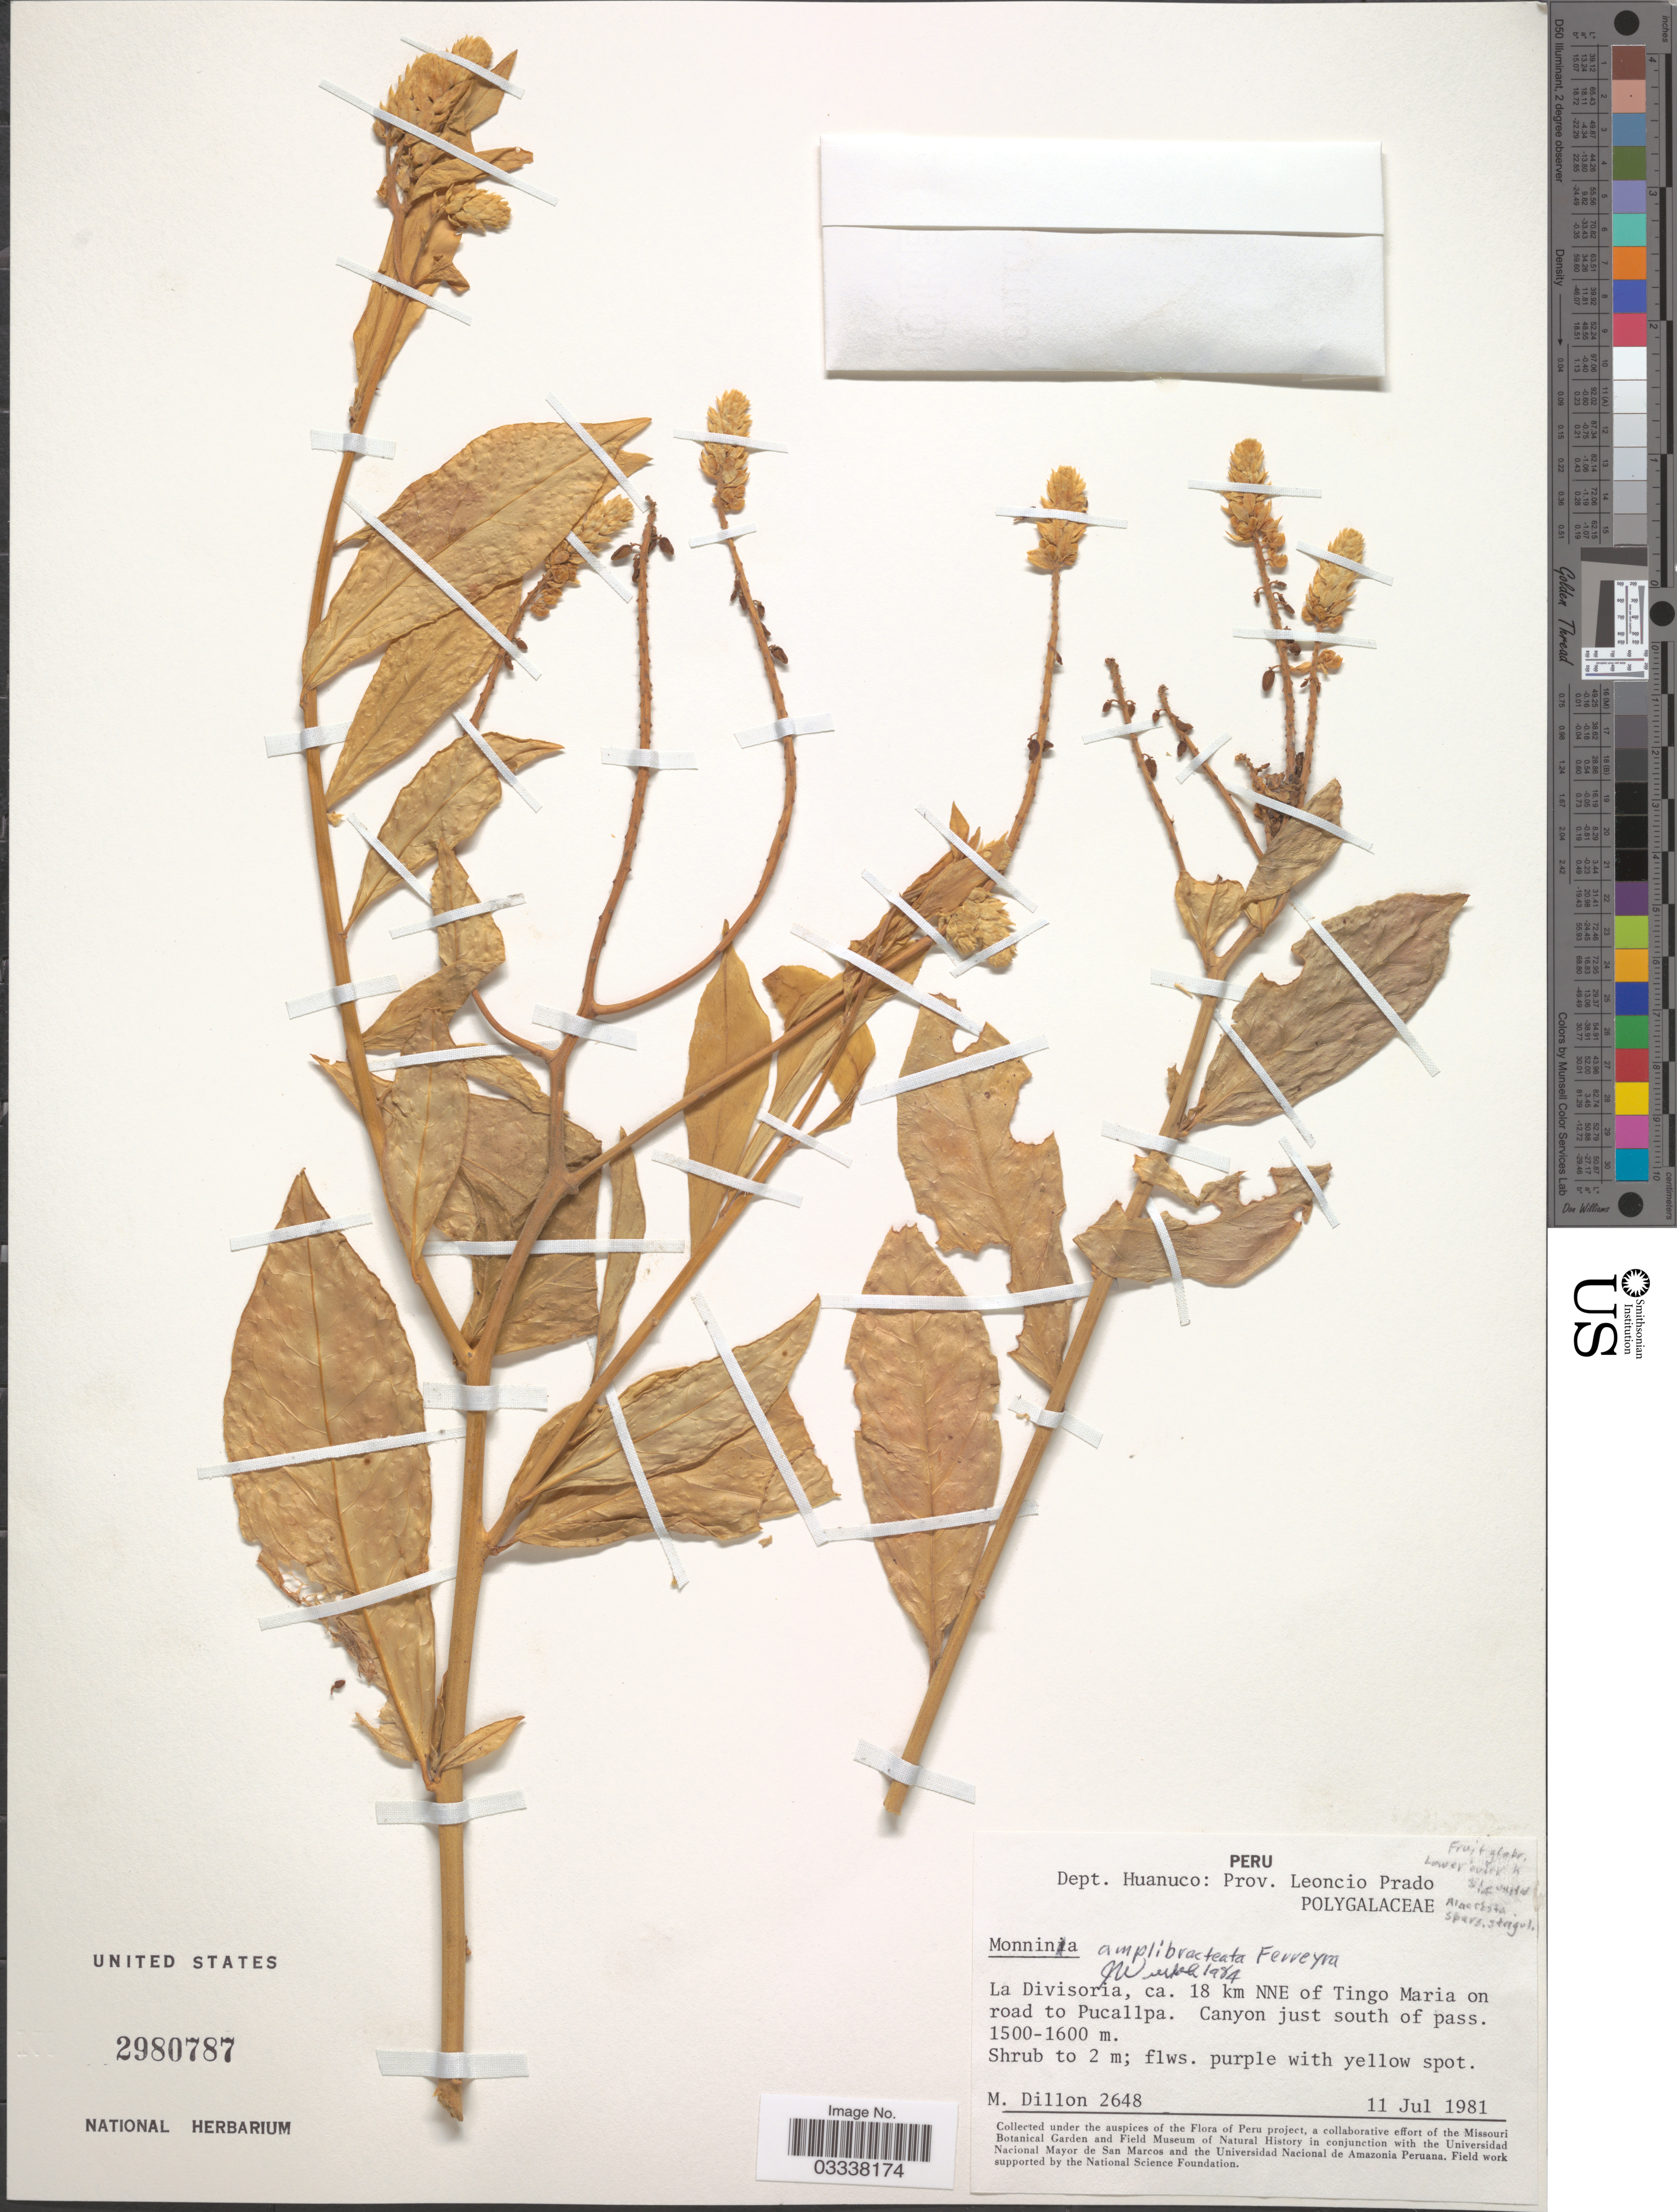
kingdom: Plantae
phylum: Tracheophyta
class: Magnoliopsida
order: Fabales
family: Polygalaceae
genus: Monnina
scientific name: Monnina amplibracteata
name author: Ferreyra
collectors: M. O. Dillon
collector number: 2648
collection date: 1981-07-11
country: Peru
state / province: Huánuco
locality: Dept. Huanuco: Prov. Leoncio Prado. La Divisoria, ca. 18 km NNE of Tingo Maria on road to Pucallpa. Canyon just south of pass.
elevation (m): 1500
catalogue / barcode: US 2980787